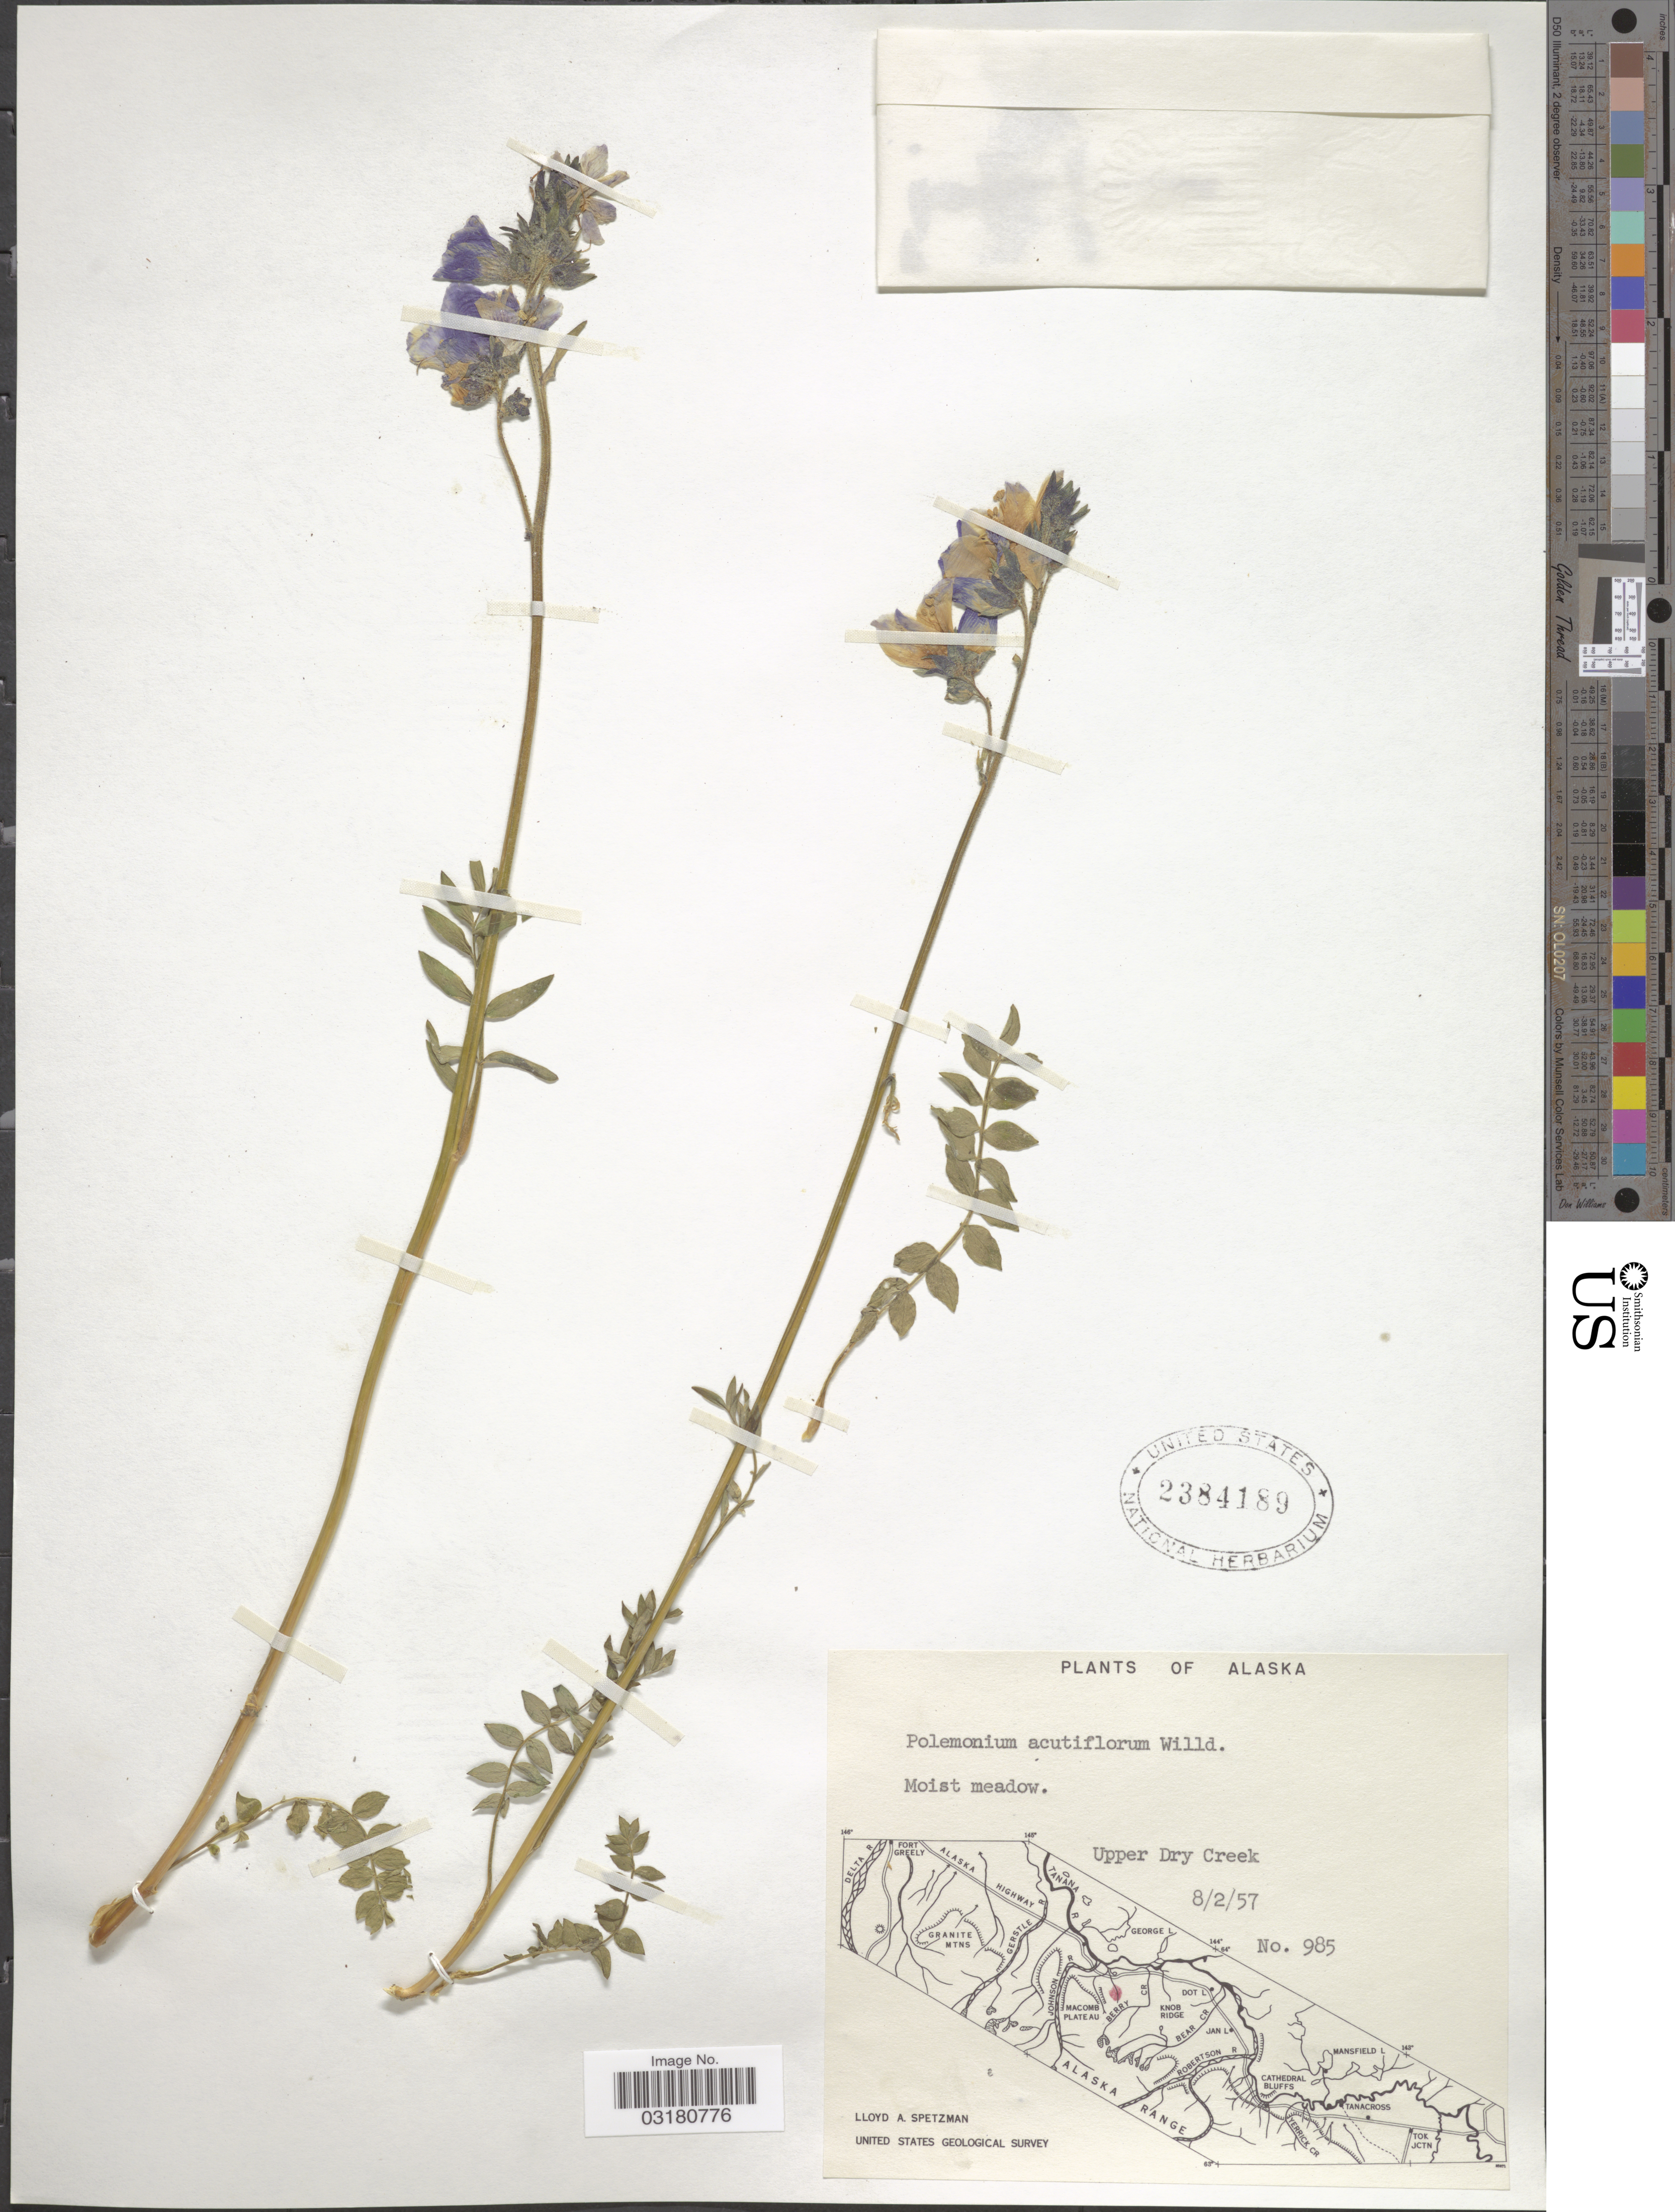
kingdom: Plantae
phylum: Tracheophyta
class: Magnoliopsida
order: Ericales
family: Polemoniaceae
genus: Polemonium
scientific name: Polemonium acutiflorum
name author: Willd. ex Roem. & Schult.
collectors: L. Spetzman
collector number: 985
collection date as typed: Transcribed d/m/y: 2/8/57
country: United States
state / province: Alaska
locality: Upper Dry Creek.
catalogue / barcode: US 2384189